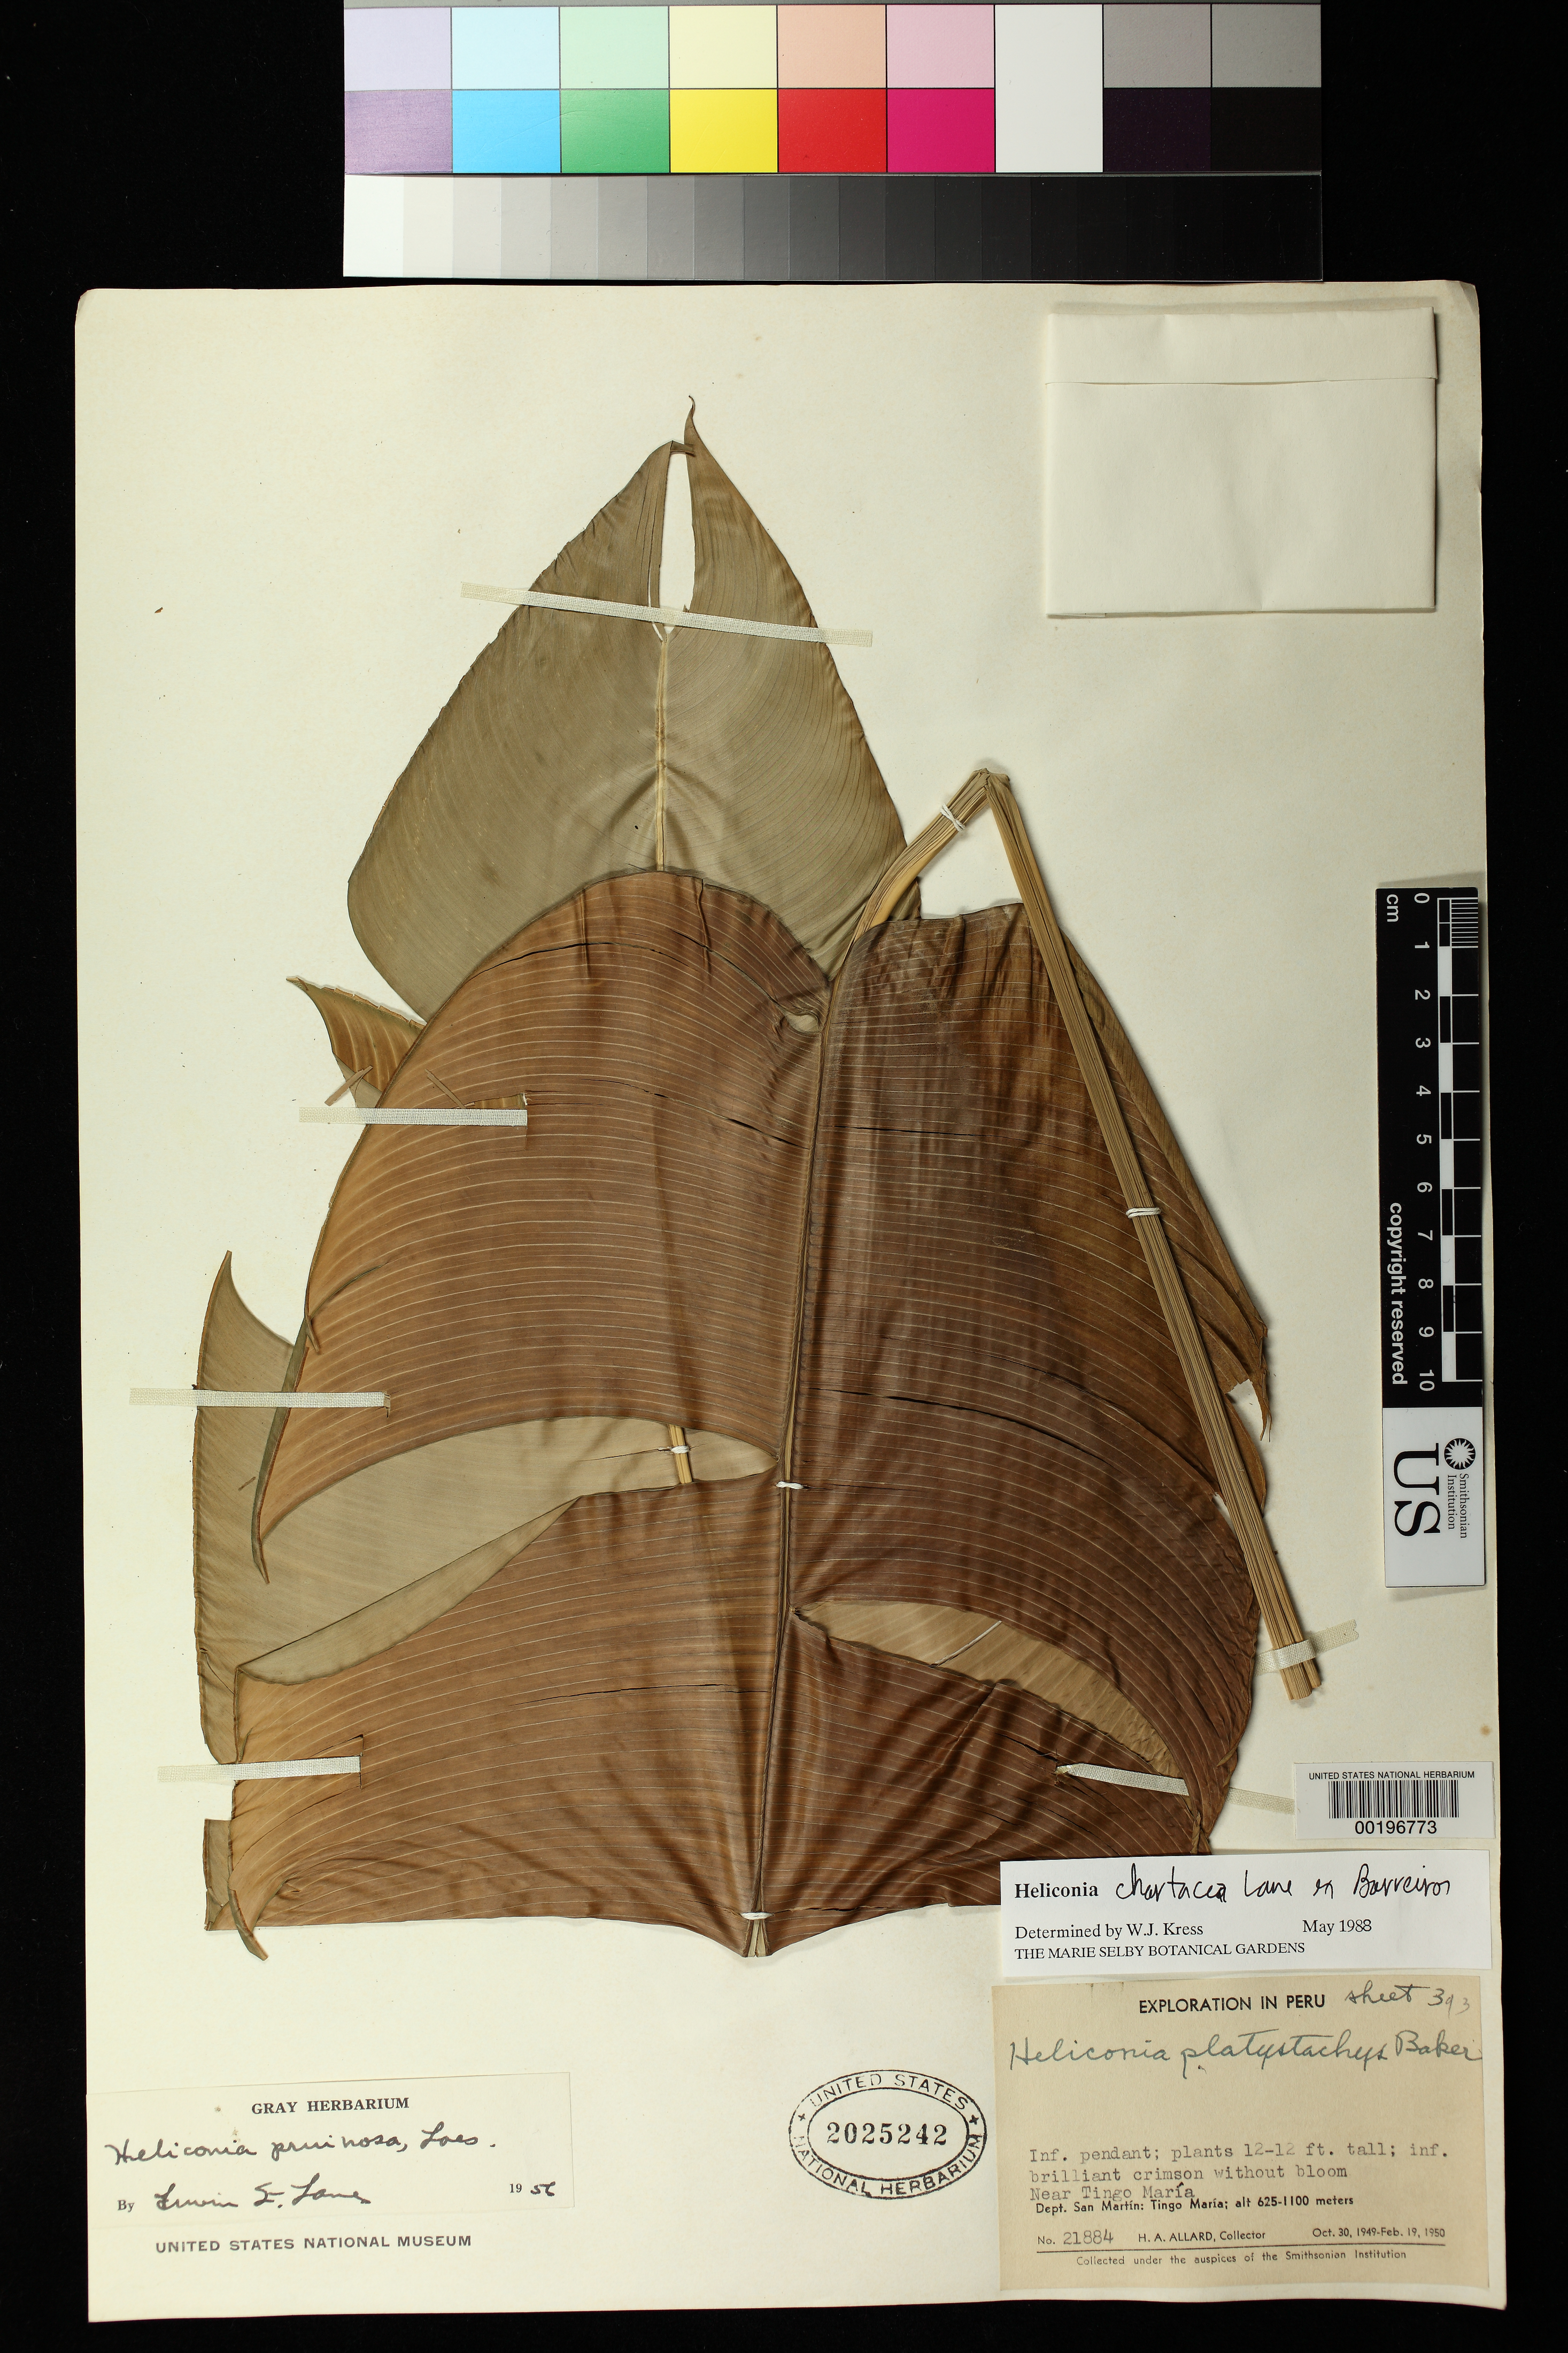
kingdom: Plantae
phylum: Tracheophyta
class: Liliopsida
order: Zingiberales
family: Heliconiaceae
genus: Heliconia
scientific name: Heliconia chartacea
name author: Lane ex Barreiros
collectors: H. A. Allard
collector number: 21884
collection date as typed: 30 Oct 1949 to 19 Feb 1950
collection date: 1949-10-30/1950-02-19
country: Peru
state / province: San Martín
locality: Near tingo maria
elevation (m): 625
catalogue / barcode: US 2025242